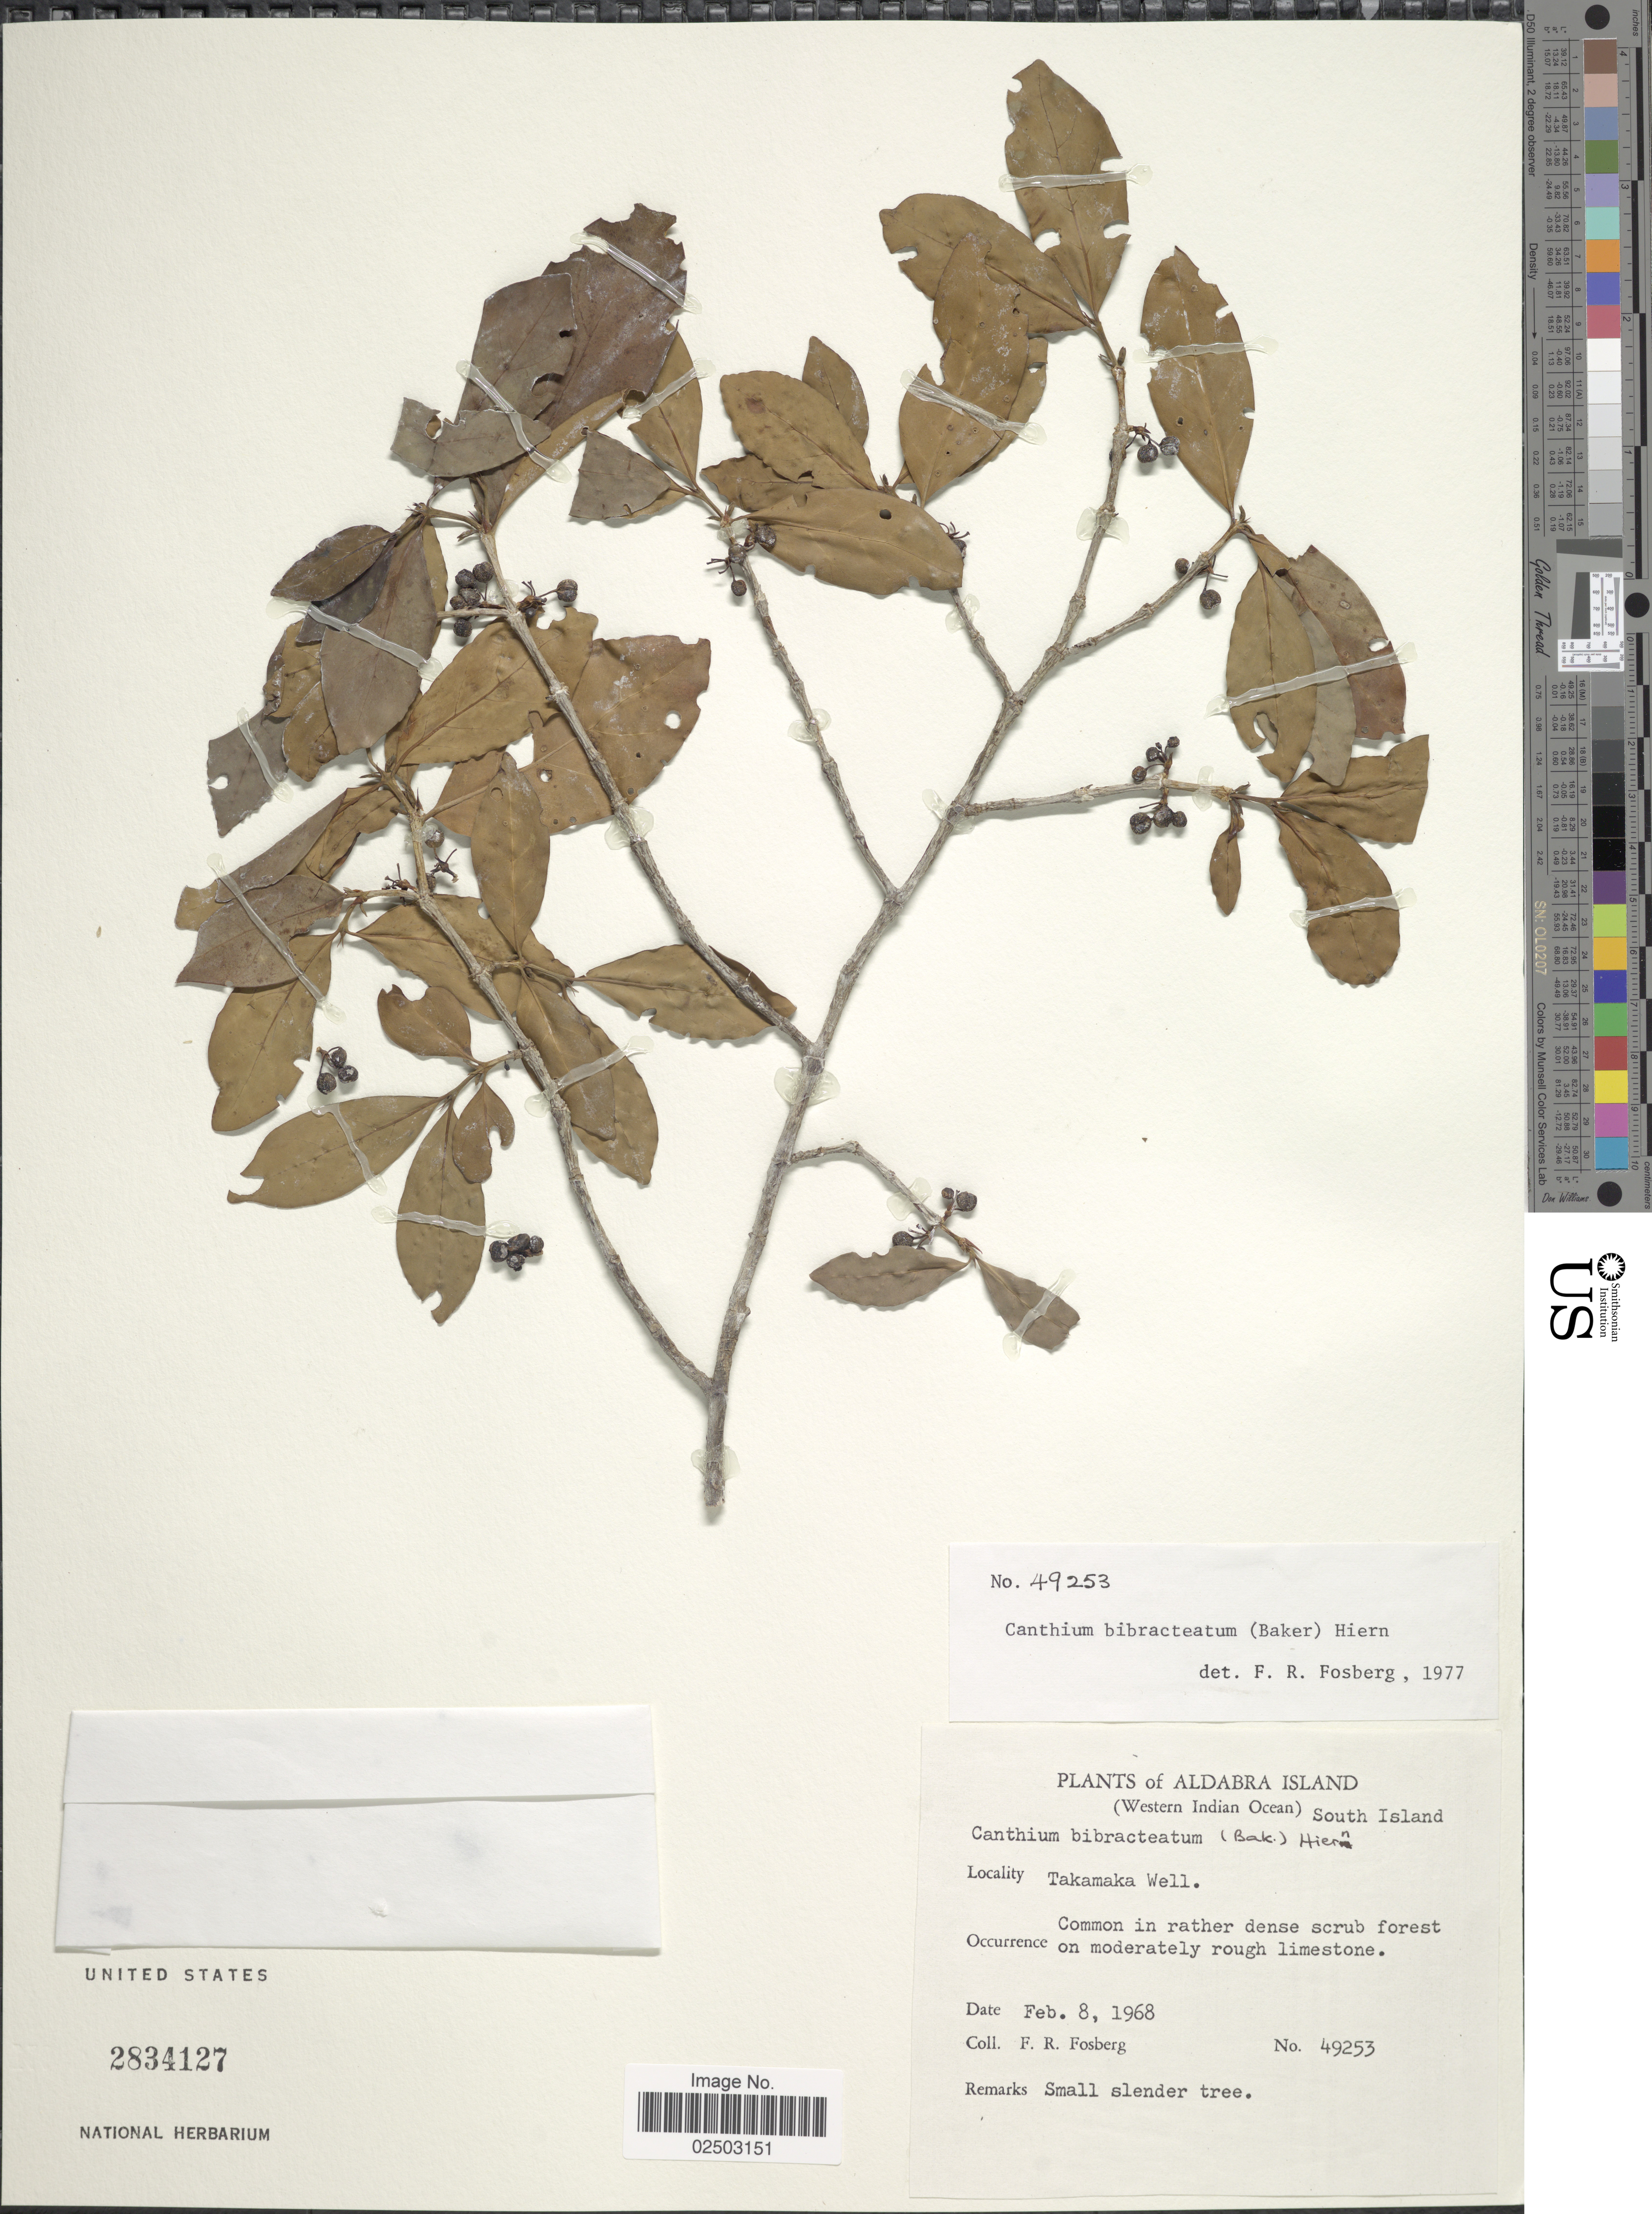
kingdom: Plantae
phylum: Tracheophyta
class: Magnoliopsida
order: Gentianales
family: Rubiaceae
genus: Canthium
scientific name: Canthium bibracteatum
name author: (Baker) Hiern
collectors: F. R. Fosberg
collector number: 49253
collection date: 1968-02-08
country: Seychelles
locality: Aldabra Island (Western Indian Ocean), South Island, Takamaka Well, rough limestone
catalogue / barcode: US 2834127